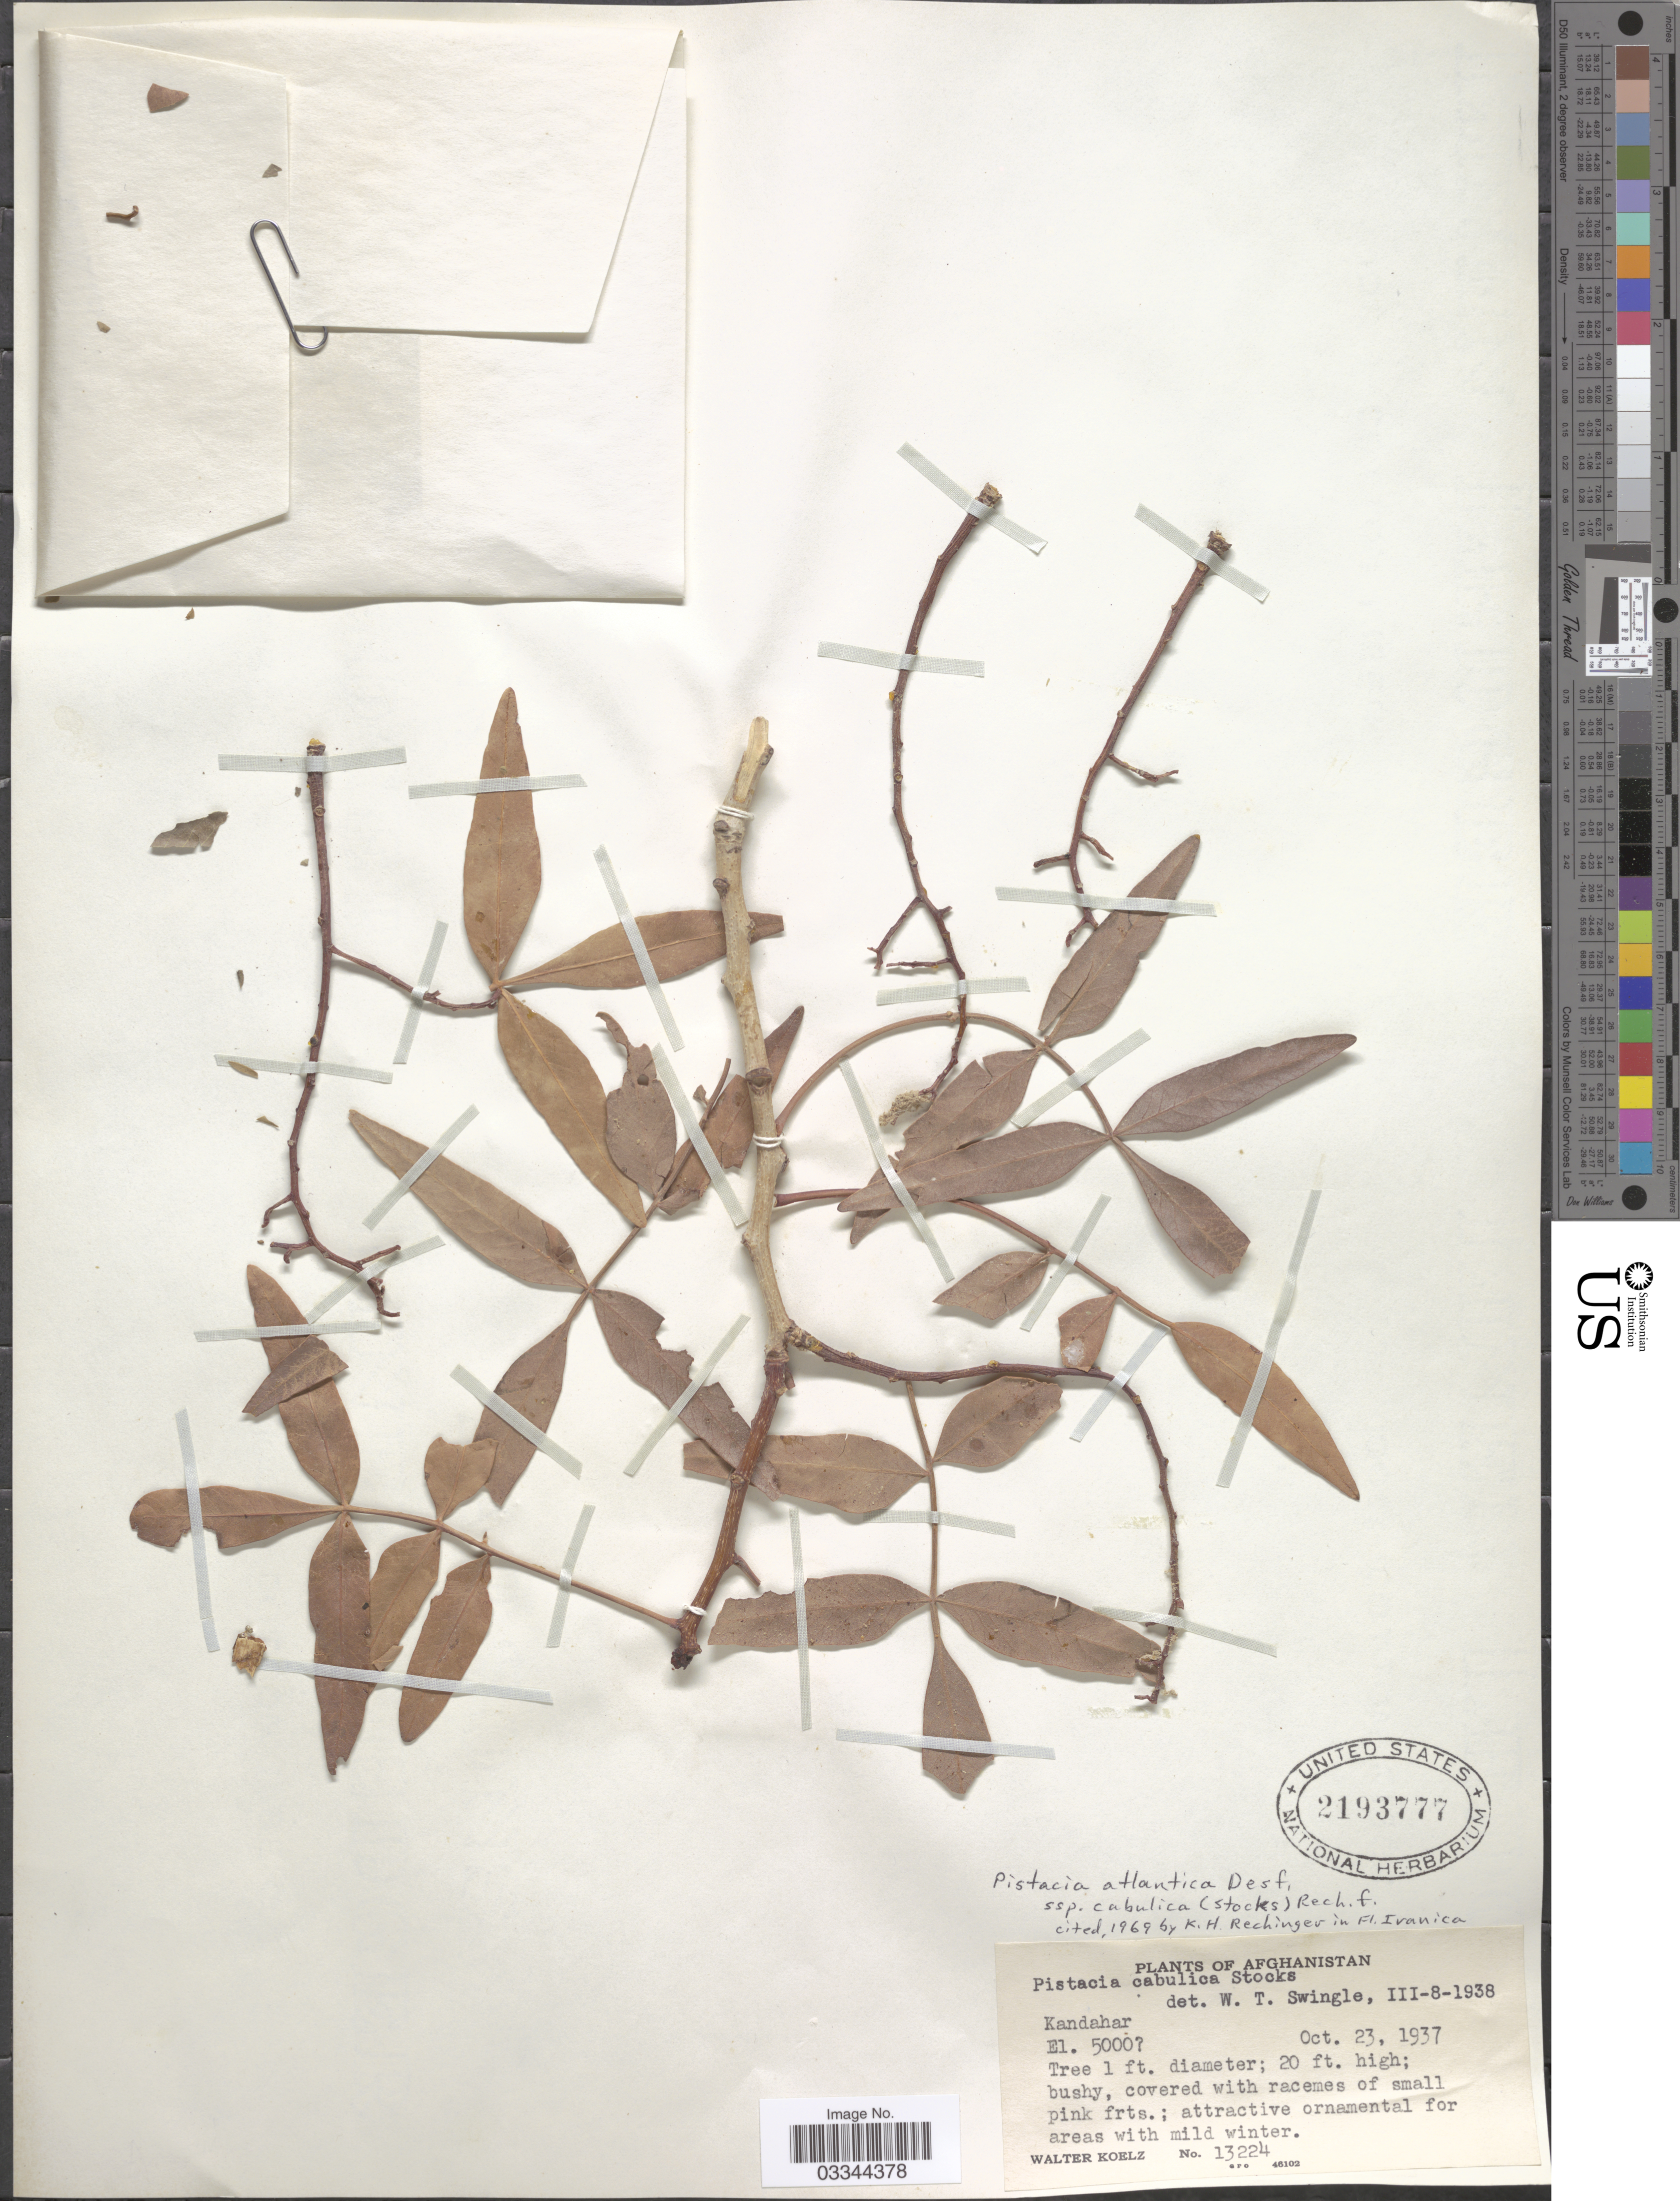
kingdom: Plantae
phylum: Tracheophyta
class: Magnoliopsida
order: Sapindales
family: Anacardiaceae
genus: Pistacia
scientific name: Pistacia atlantica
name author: Desf.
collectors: W. N. Koelz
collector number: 13224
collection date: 1937-10-23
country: Afghanistan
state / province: Kandahar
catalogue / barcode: US 2193777